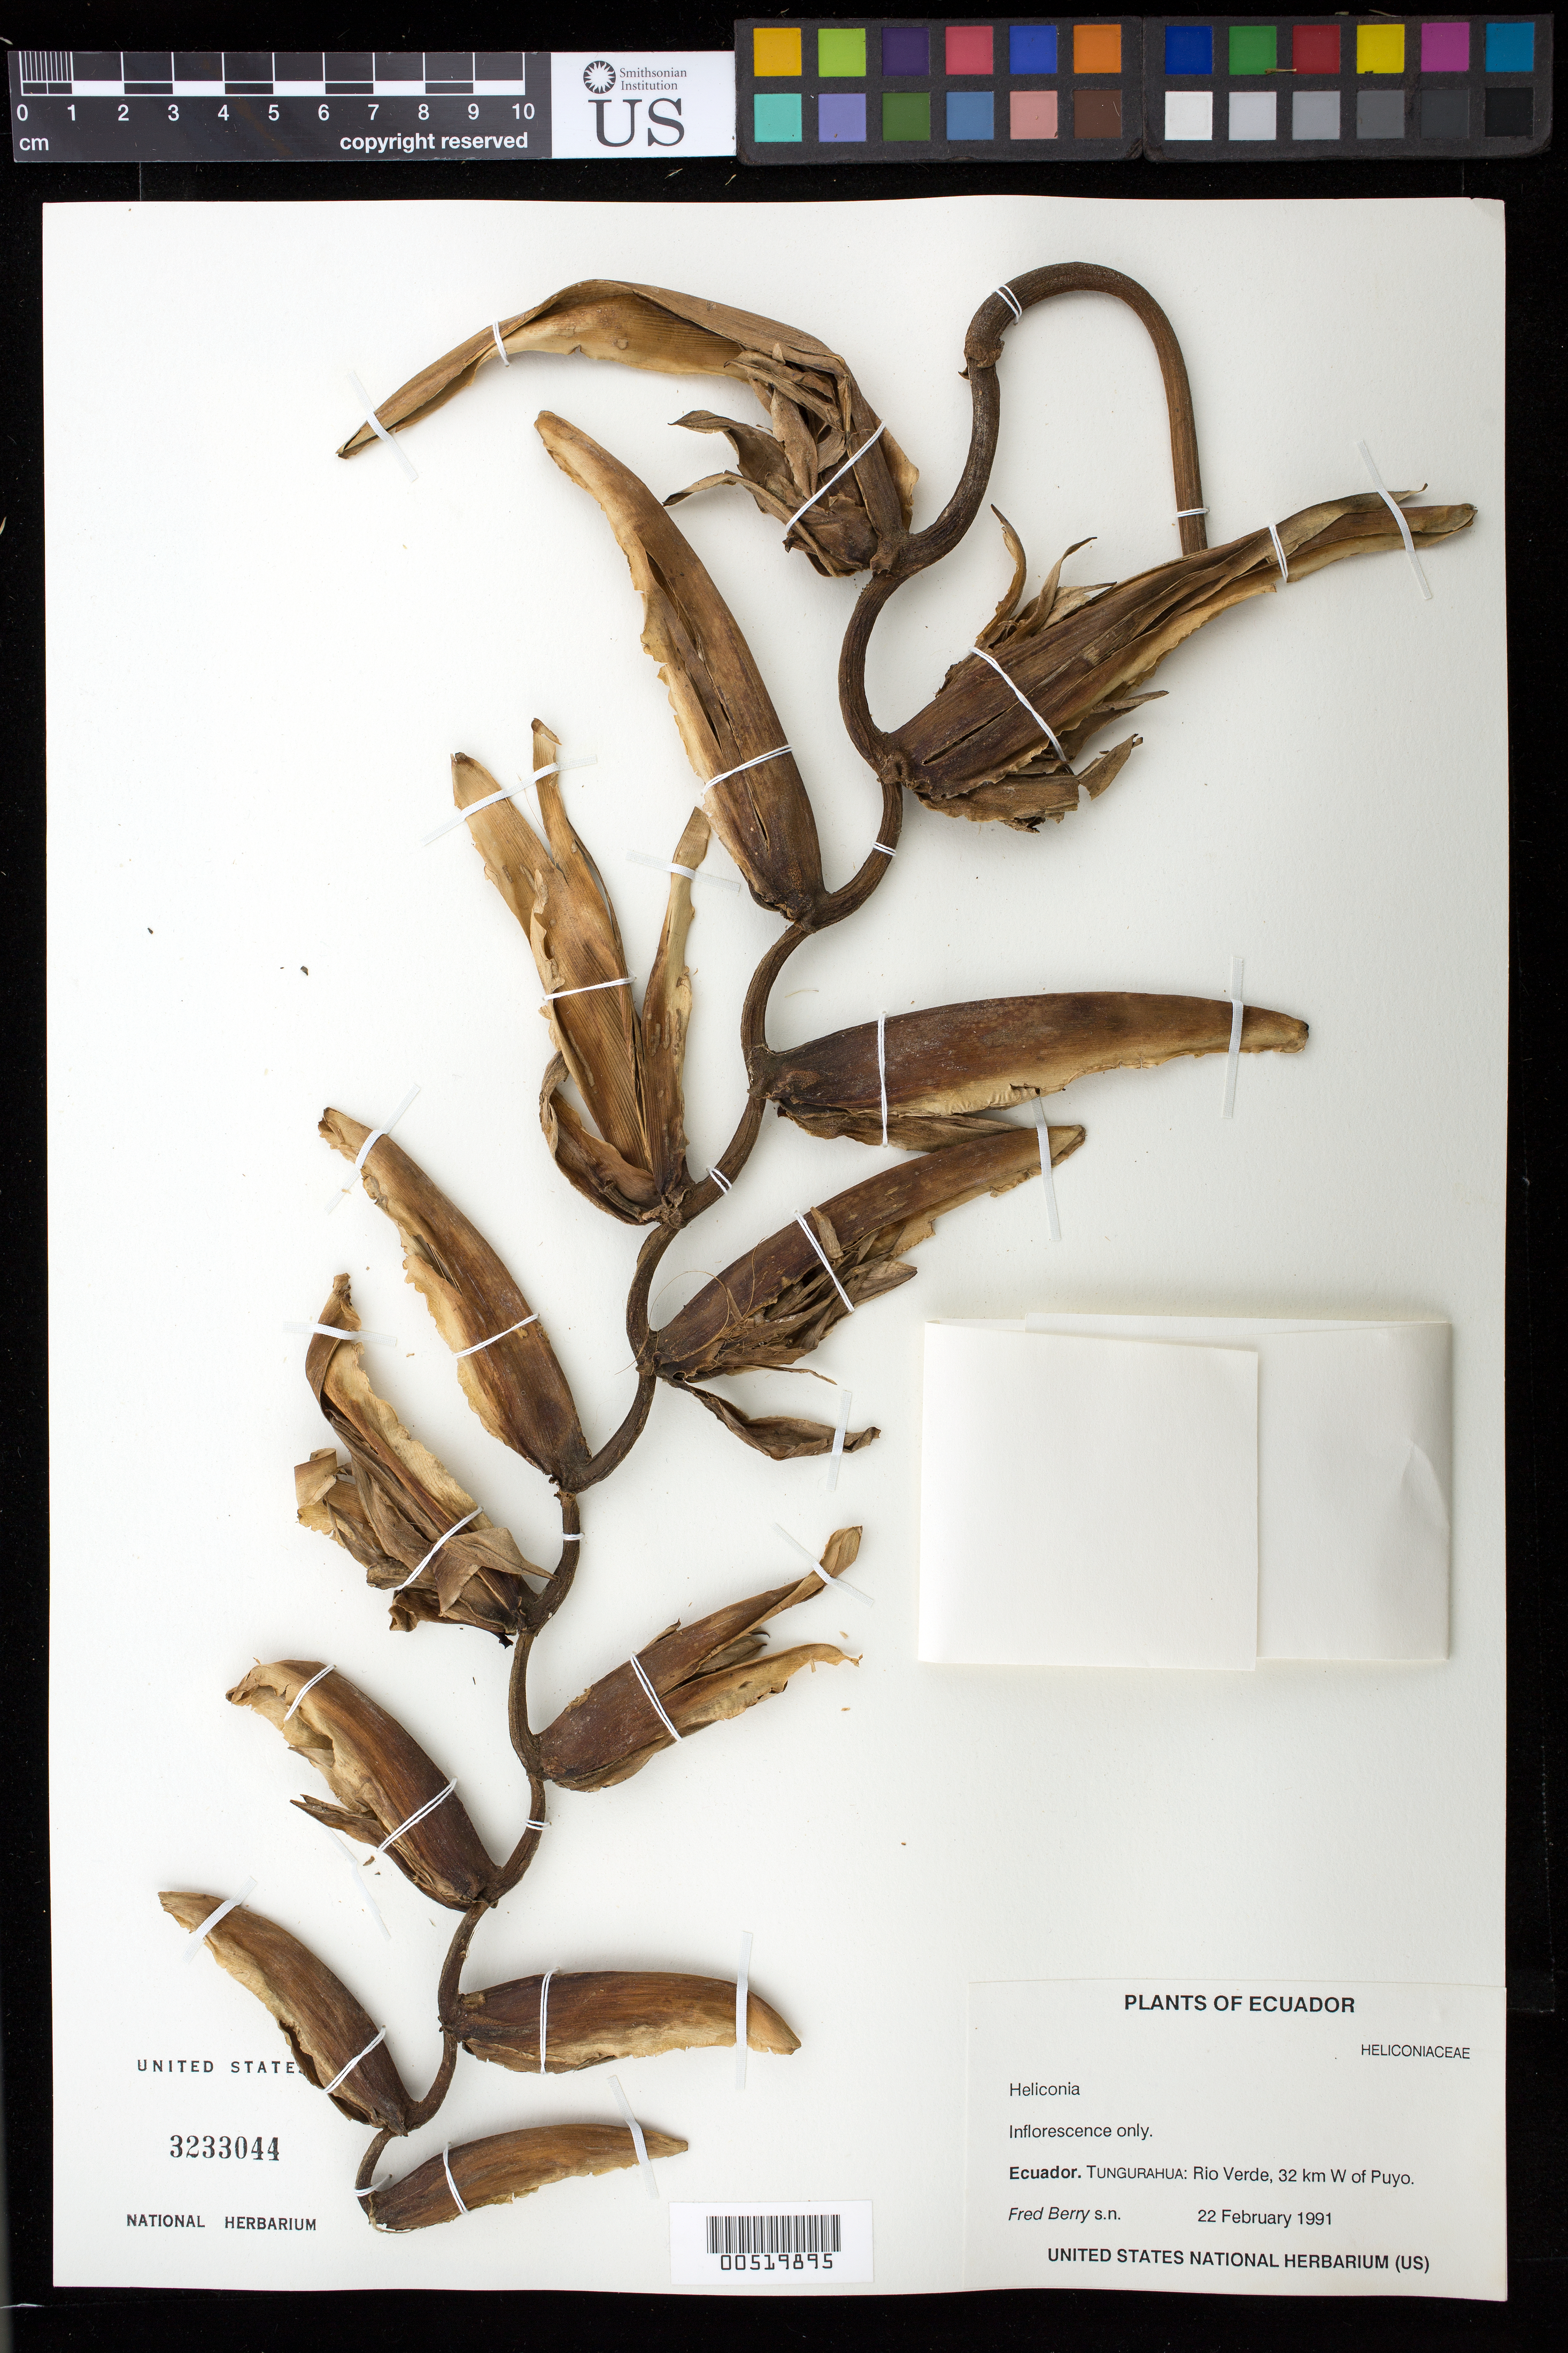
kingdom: Plantae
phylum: Tracheophyta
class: Liliopsida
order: Zingiberales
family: Heliconiaceae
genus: Heliconia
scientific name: Heliconia sp.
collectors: F. Berry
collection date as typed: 22 Feb 1991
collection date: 1991-02-22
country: Ecuador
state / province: Tungurahua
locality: Rio Verde, W of Puyo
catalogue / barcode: US 3233044